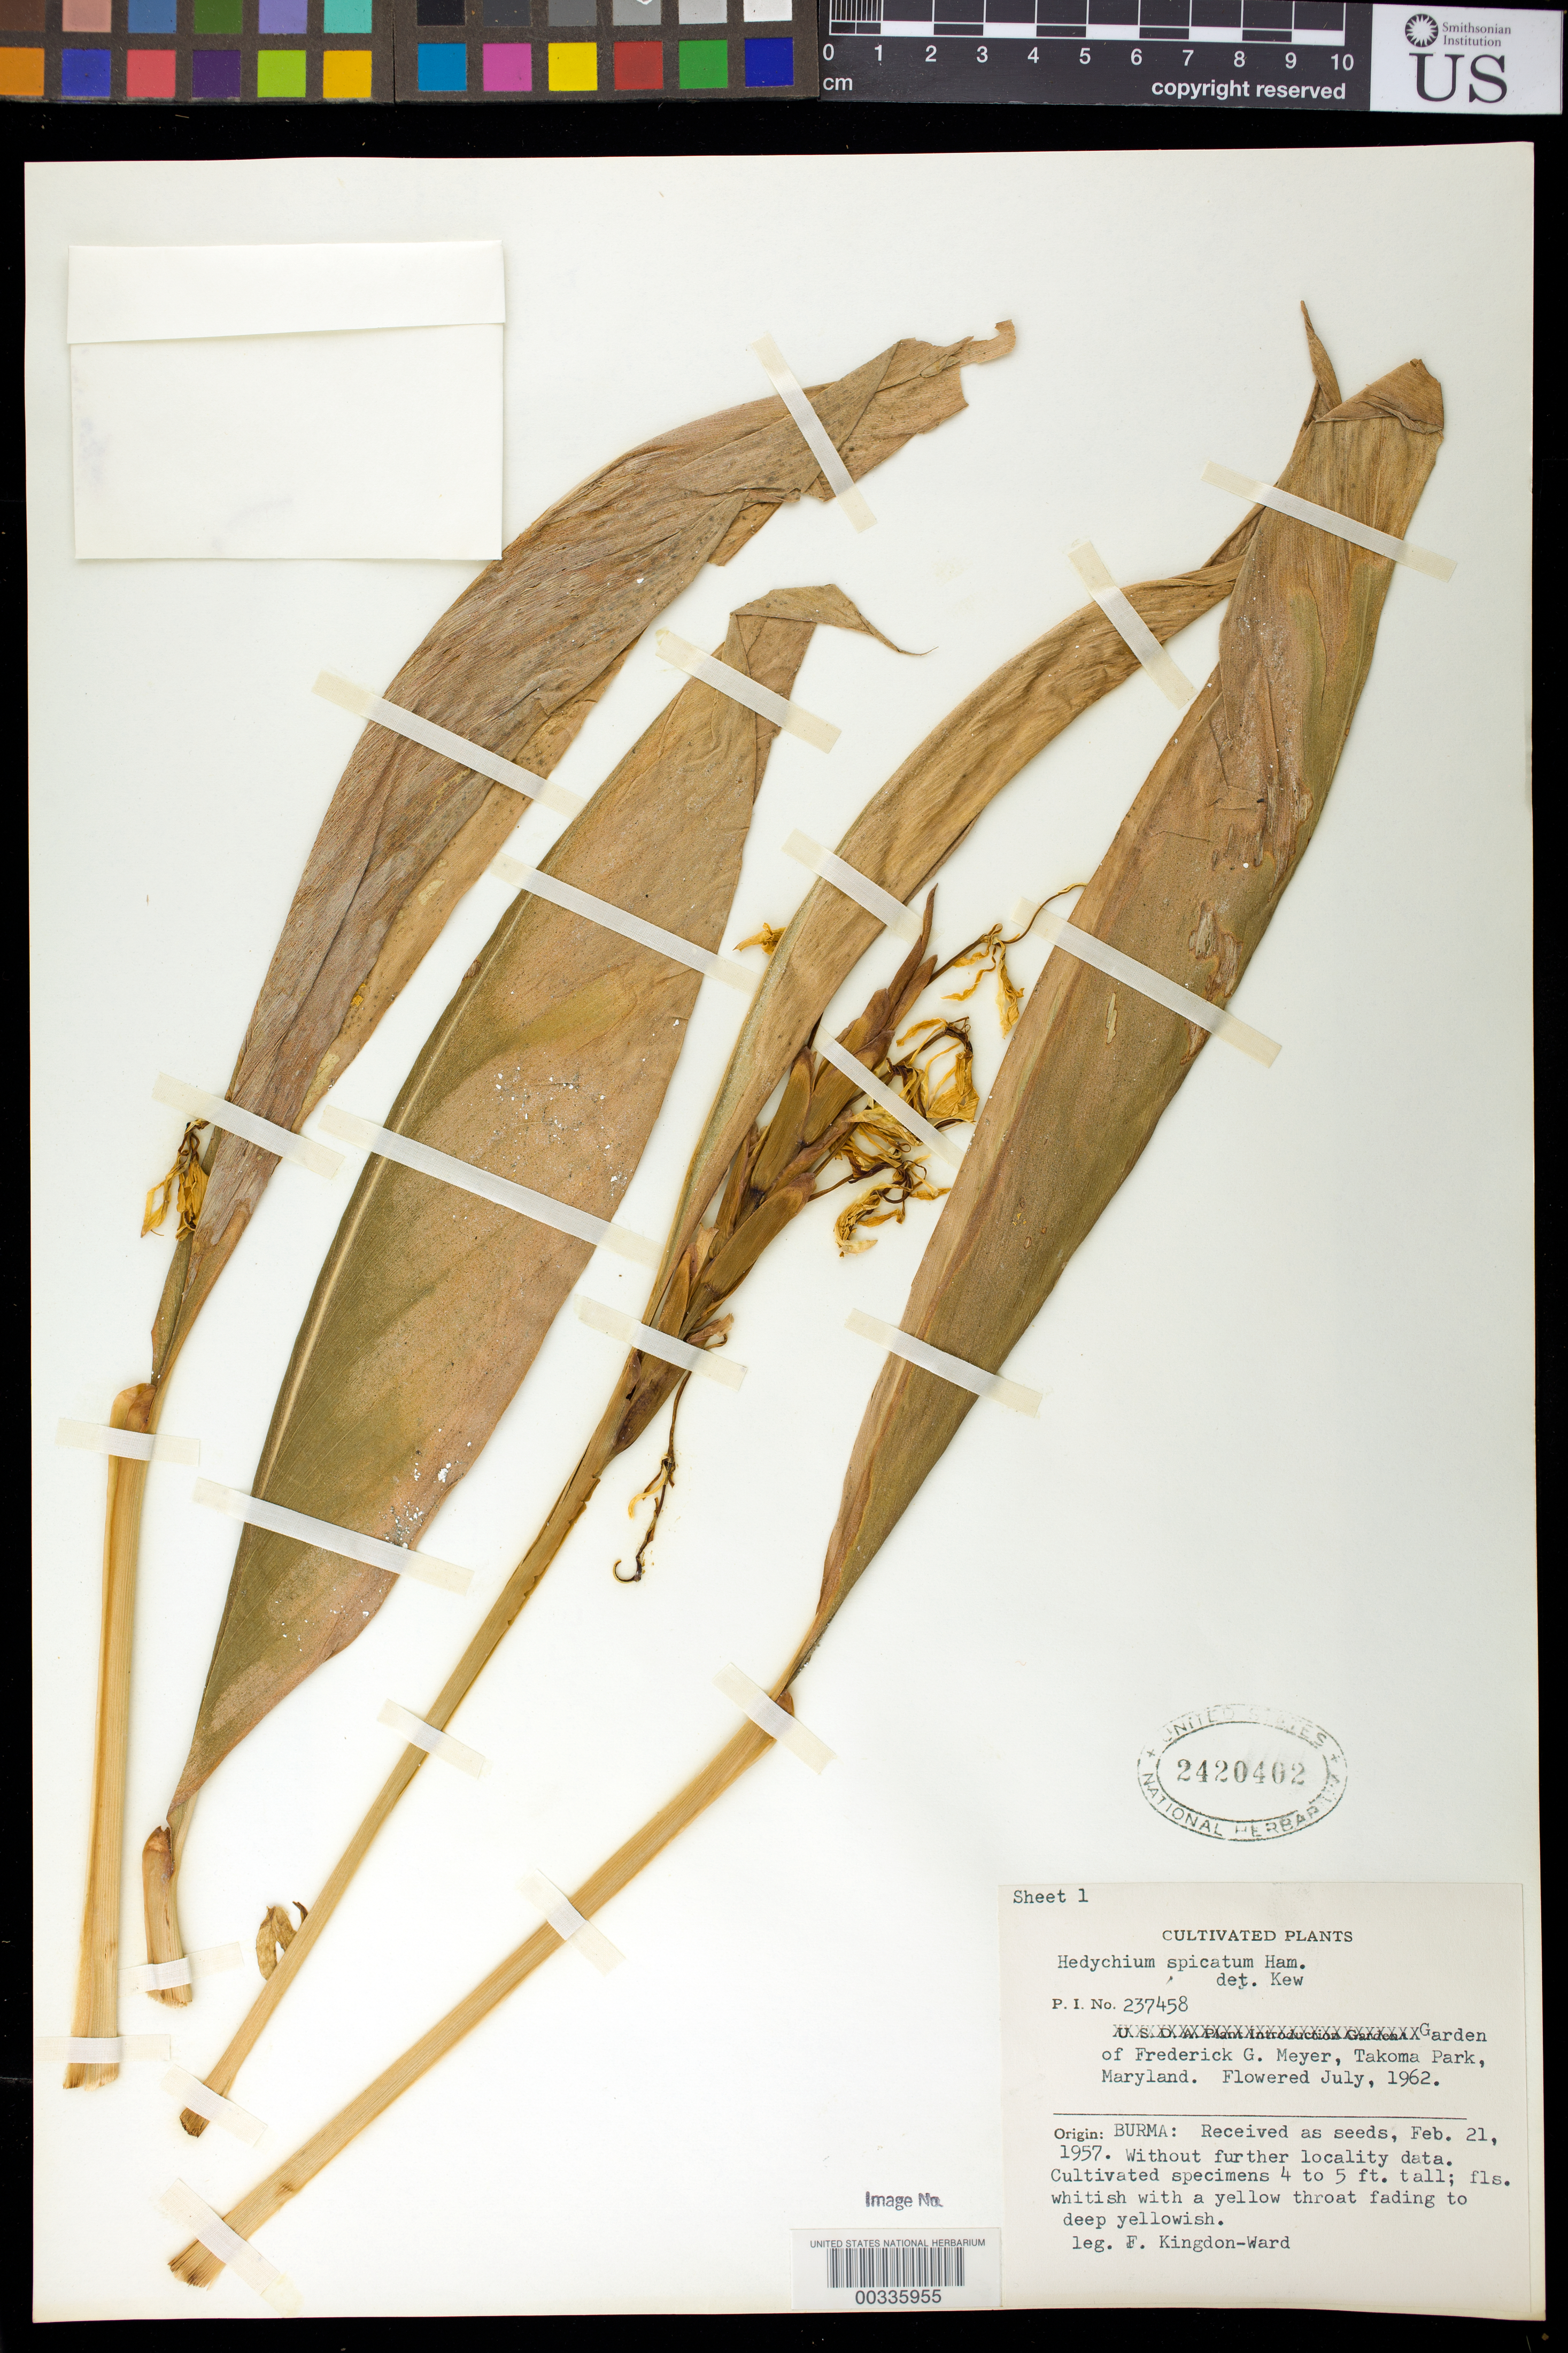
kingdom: Plantae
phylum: Tracheophyta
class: Liliopsida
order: Zingiberales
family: Zingiberaceae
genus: Hedychium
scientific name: Hedychium spicatum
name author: Buch.-Ham. ex Sm.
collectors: F. Kingdon Ward et al.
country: Myanmar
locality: Without further locality data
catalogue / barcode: US 2420402